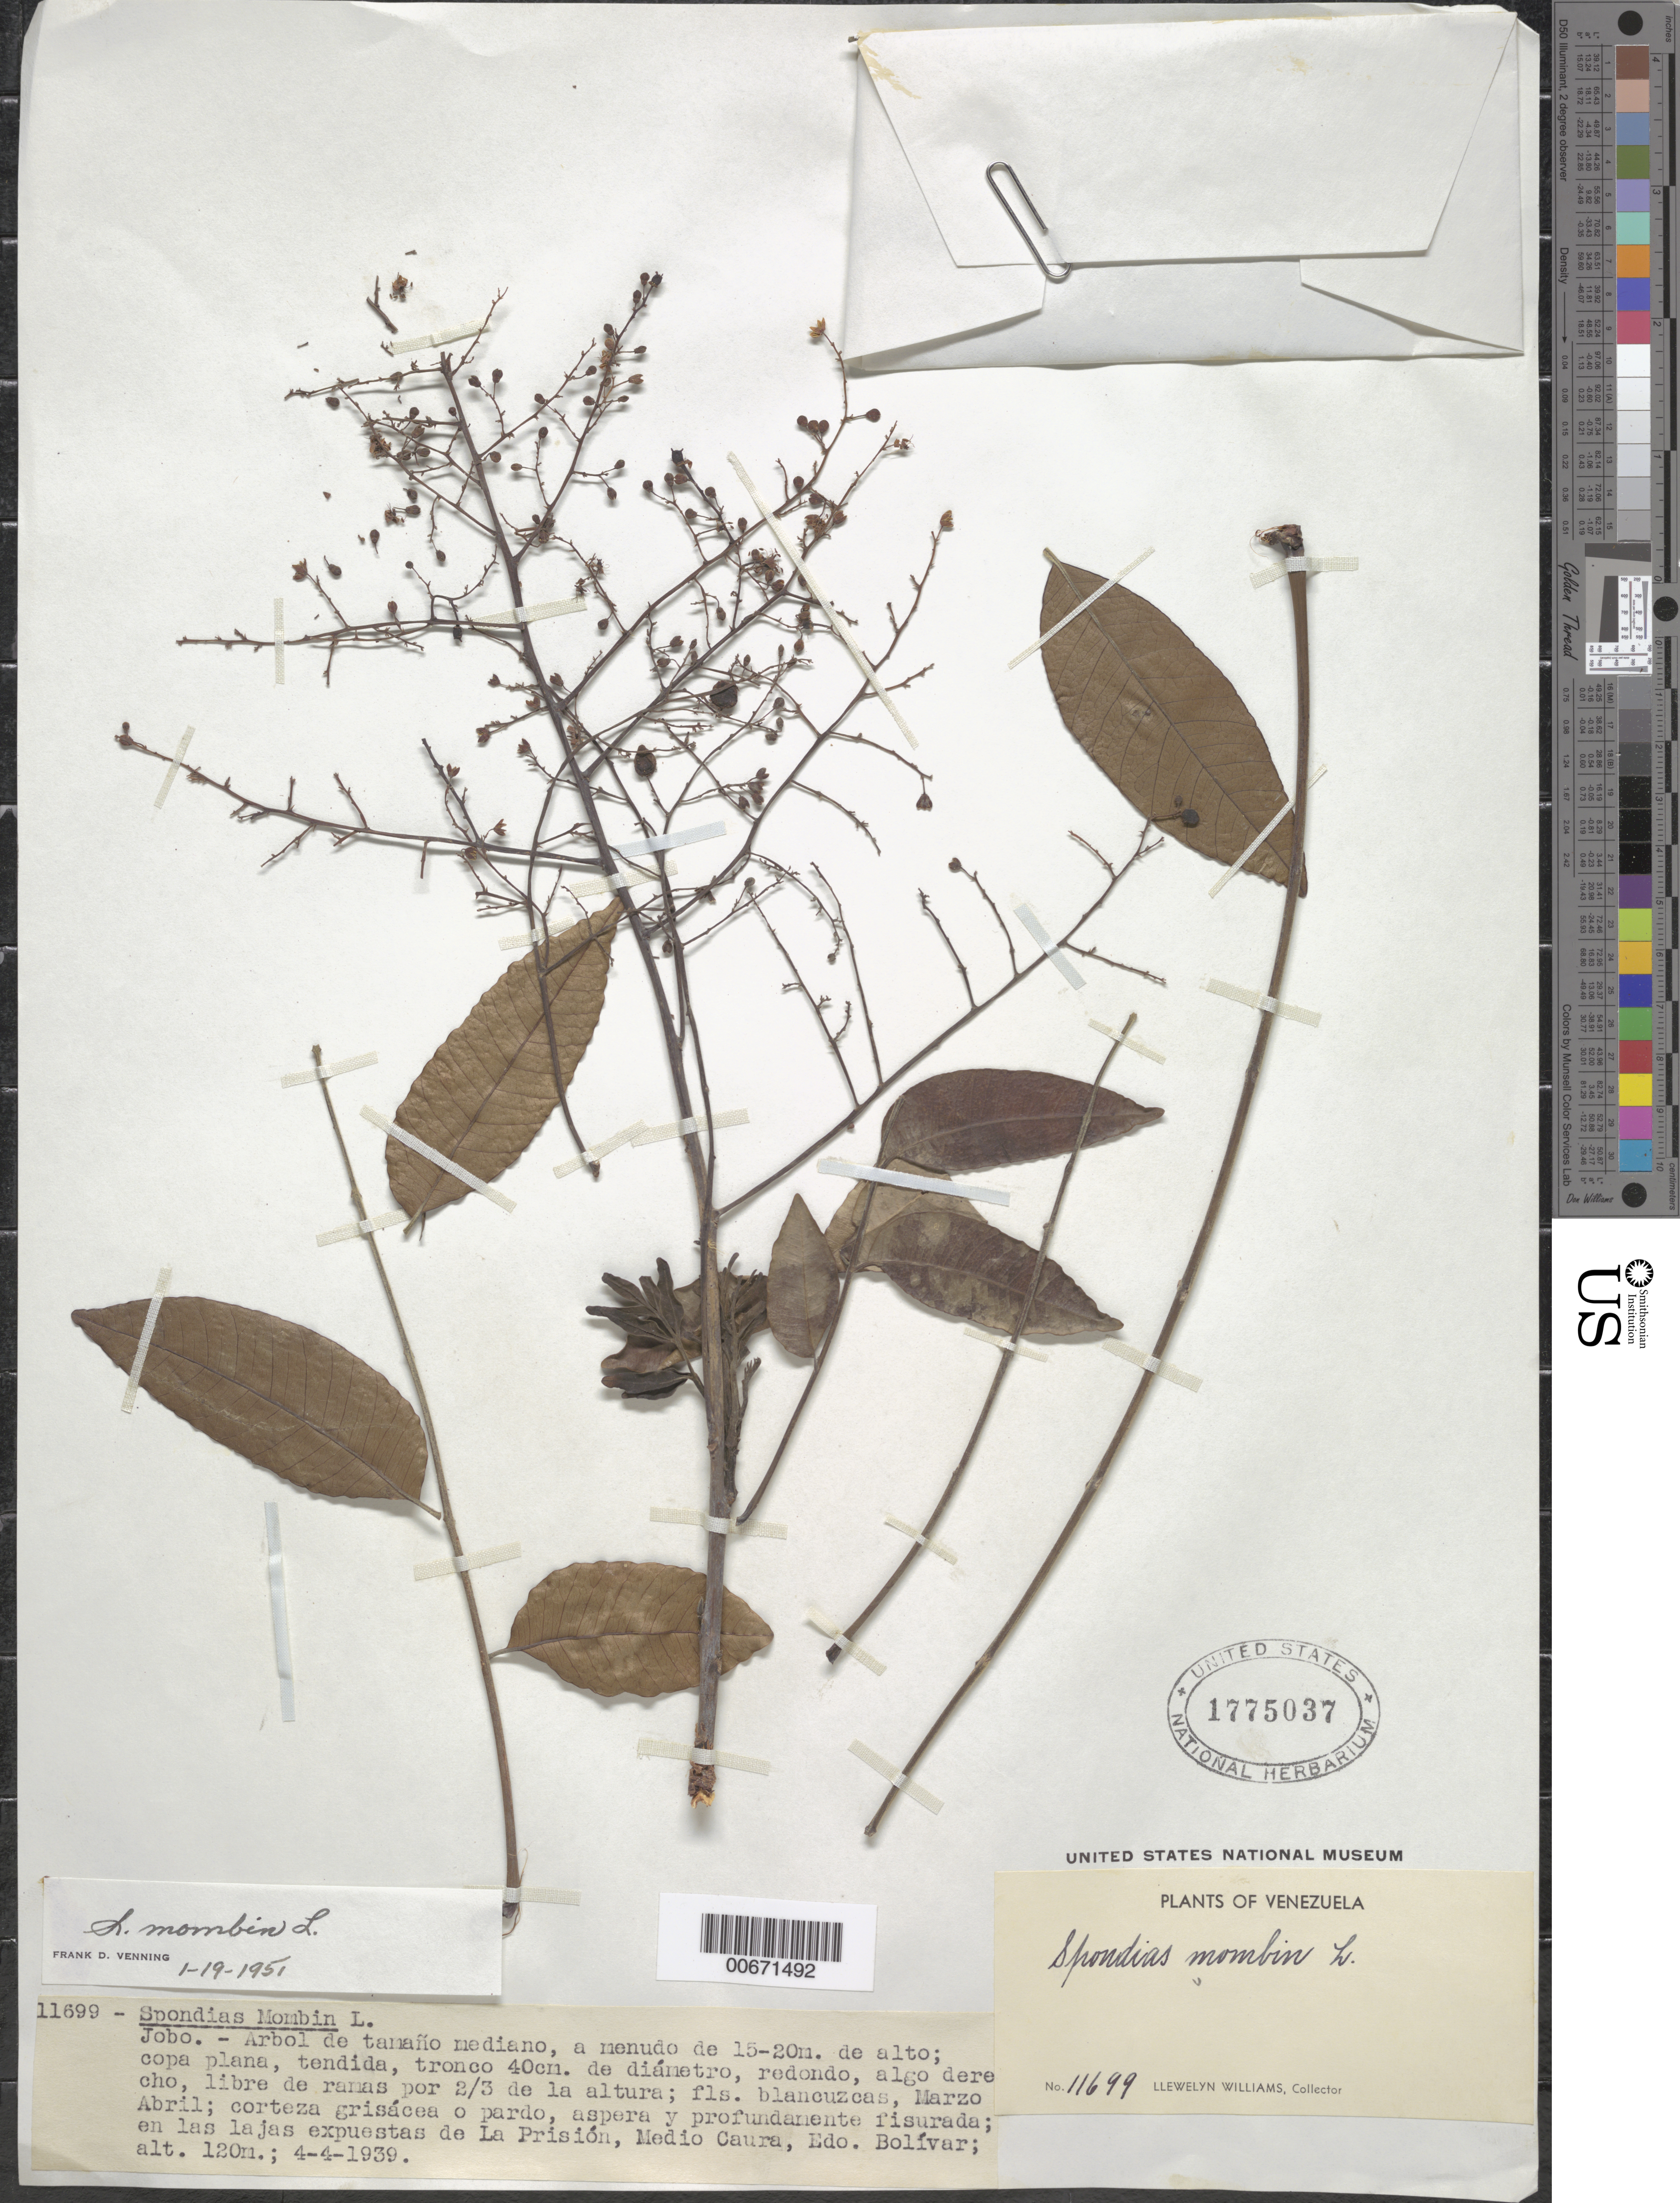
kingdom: Plantae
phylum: Tracheophyta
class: Magnoliopsida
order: Sapindales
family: Anacardiaceae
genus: Spondias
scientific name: Spondias mombin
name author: L.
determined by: Venning, F. D.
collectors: Ll. Williams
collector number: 11699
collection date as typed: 4-Apr-39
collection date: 1939-04-04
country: Venezuela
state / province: Bolívar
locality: La Prisión, Medio Caura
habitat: Exposed land near La Prisión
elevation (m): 120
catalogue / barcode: US 1775037